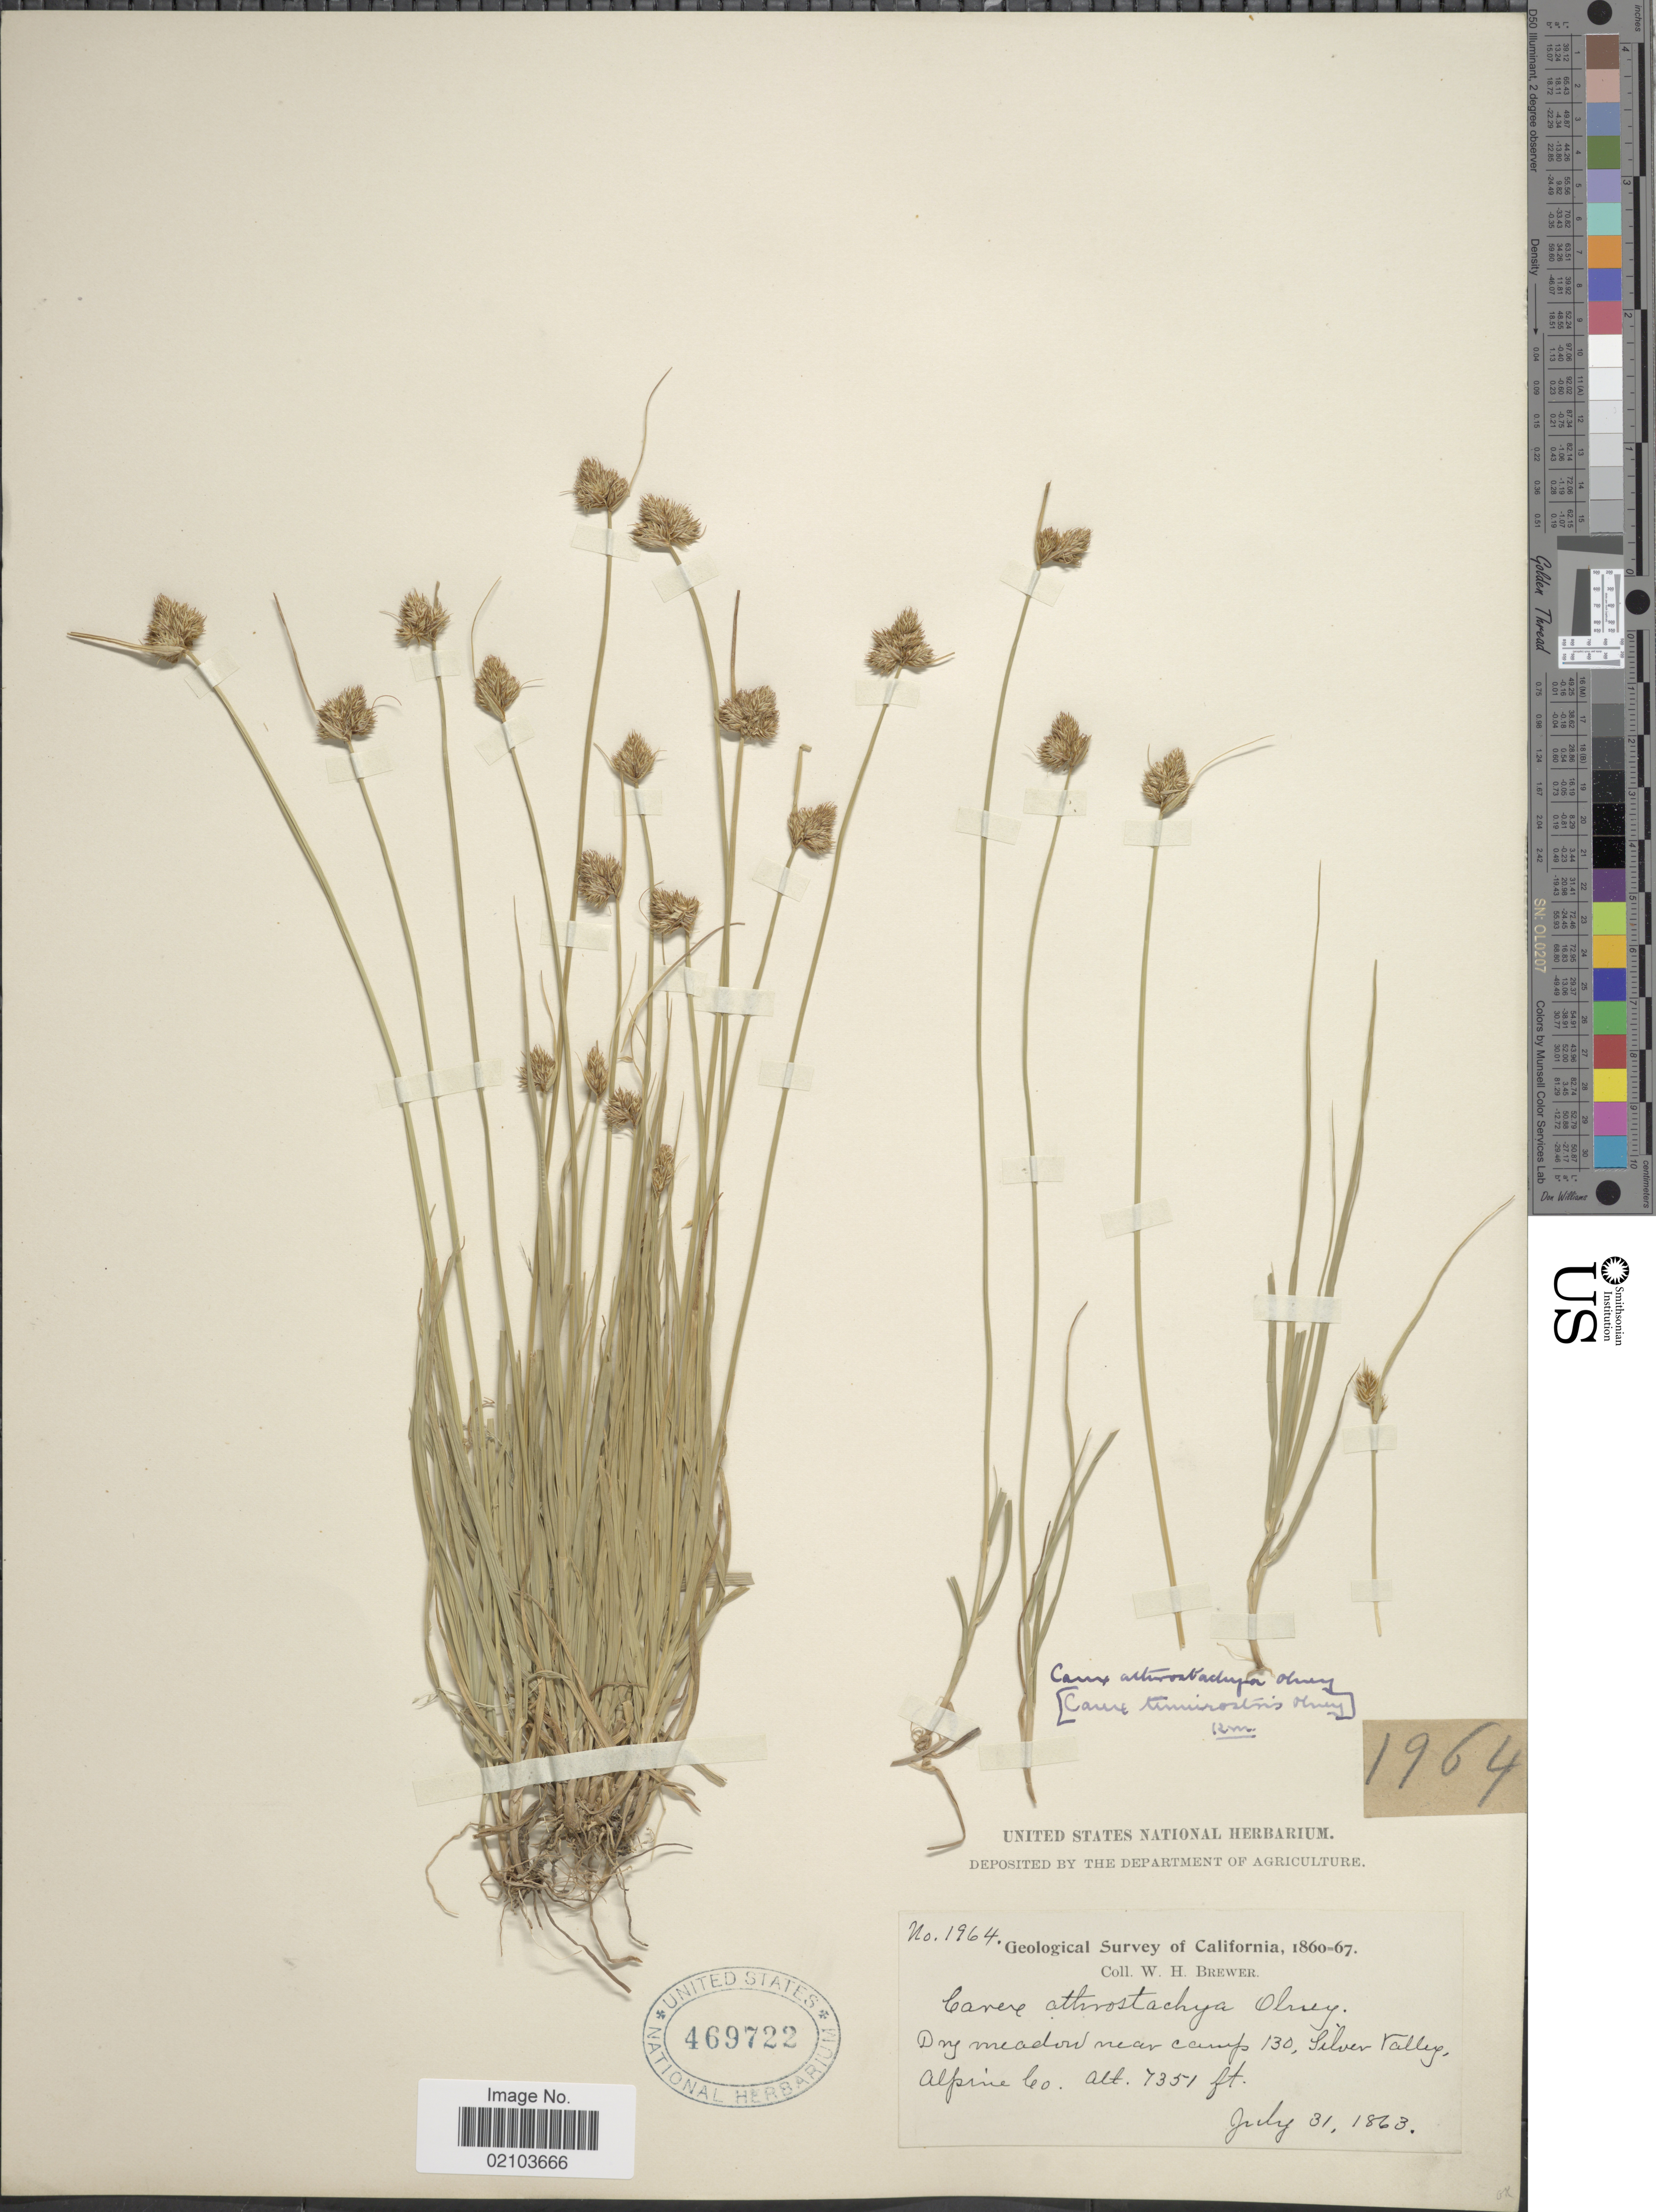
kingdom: Plantae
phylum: Tracheophyta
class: Liliopsida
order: Poales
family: Cyperaceae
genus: Carex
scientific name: Carex athrostachya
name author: Olney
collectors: W. H. Brewer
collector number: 1964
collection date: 1863-07-31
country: United States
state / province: California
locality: Near camp 130, Silver Valley, Alpine Co.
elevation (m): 2241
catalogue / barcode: US 469722